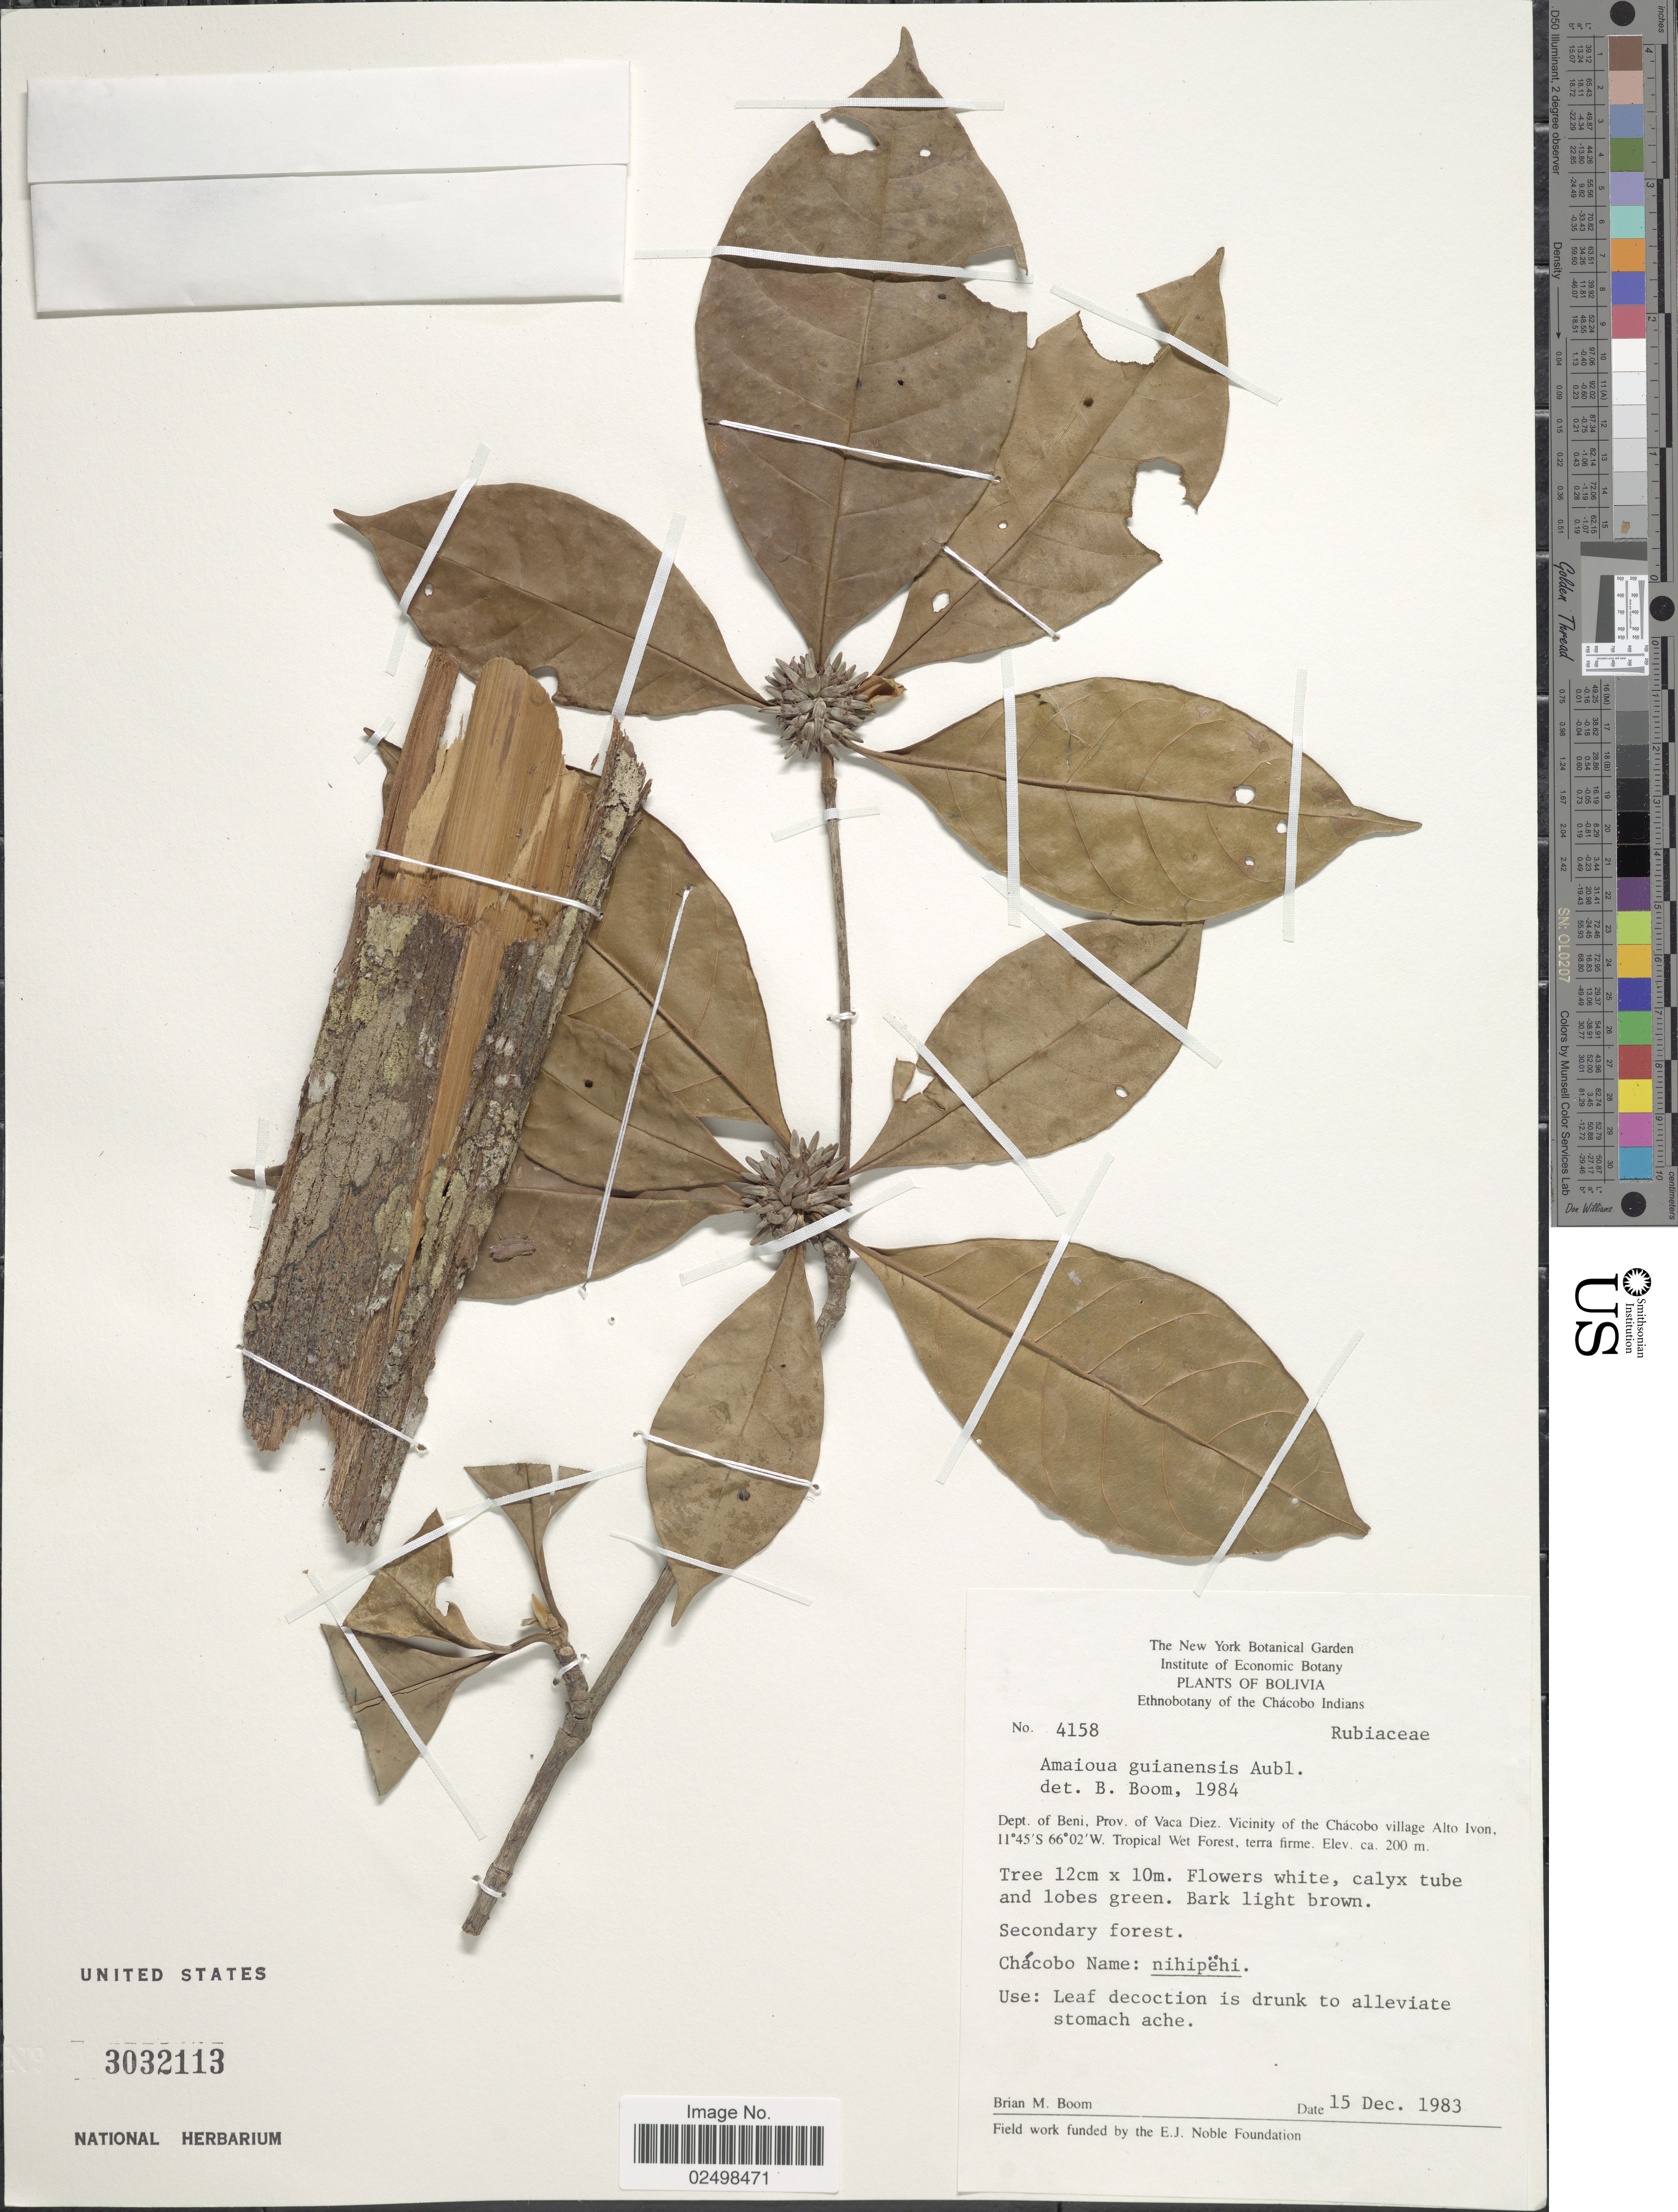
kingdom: Plantae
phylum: Tracheophyta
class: Magnoliopsida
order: Gentianales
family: Rubiaceae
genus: Amaioua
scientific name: Amaioua guianensis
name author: Aubl.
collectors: B. M. Boom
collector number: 4158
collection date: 1983-12-15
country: Bolivia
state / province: Beni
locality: Ethnobotany of the Chacabo Indians [unsure placement] Prov. of Vaca Diez, Vicinity of Chacabo Village Alto Ivon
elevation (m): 200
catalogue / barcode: US 3032113